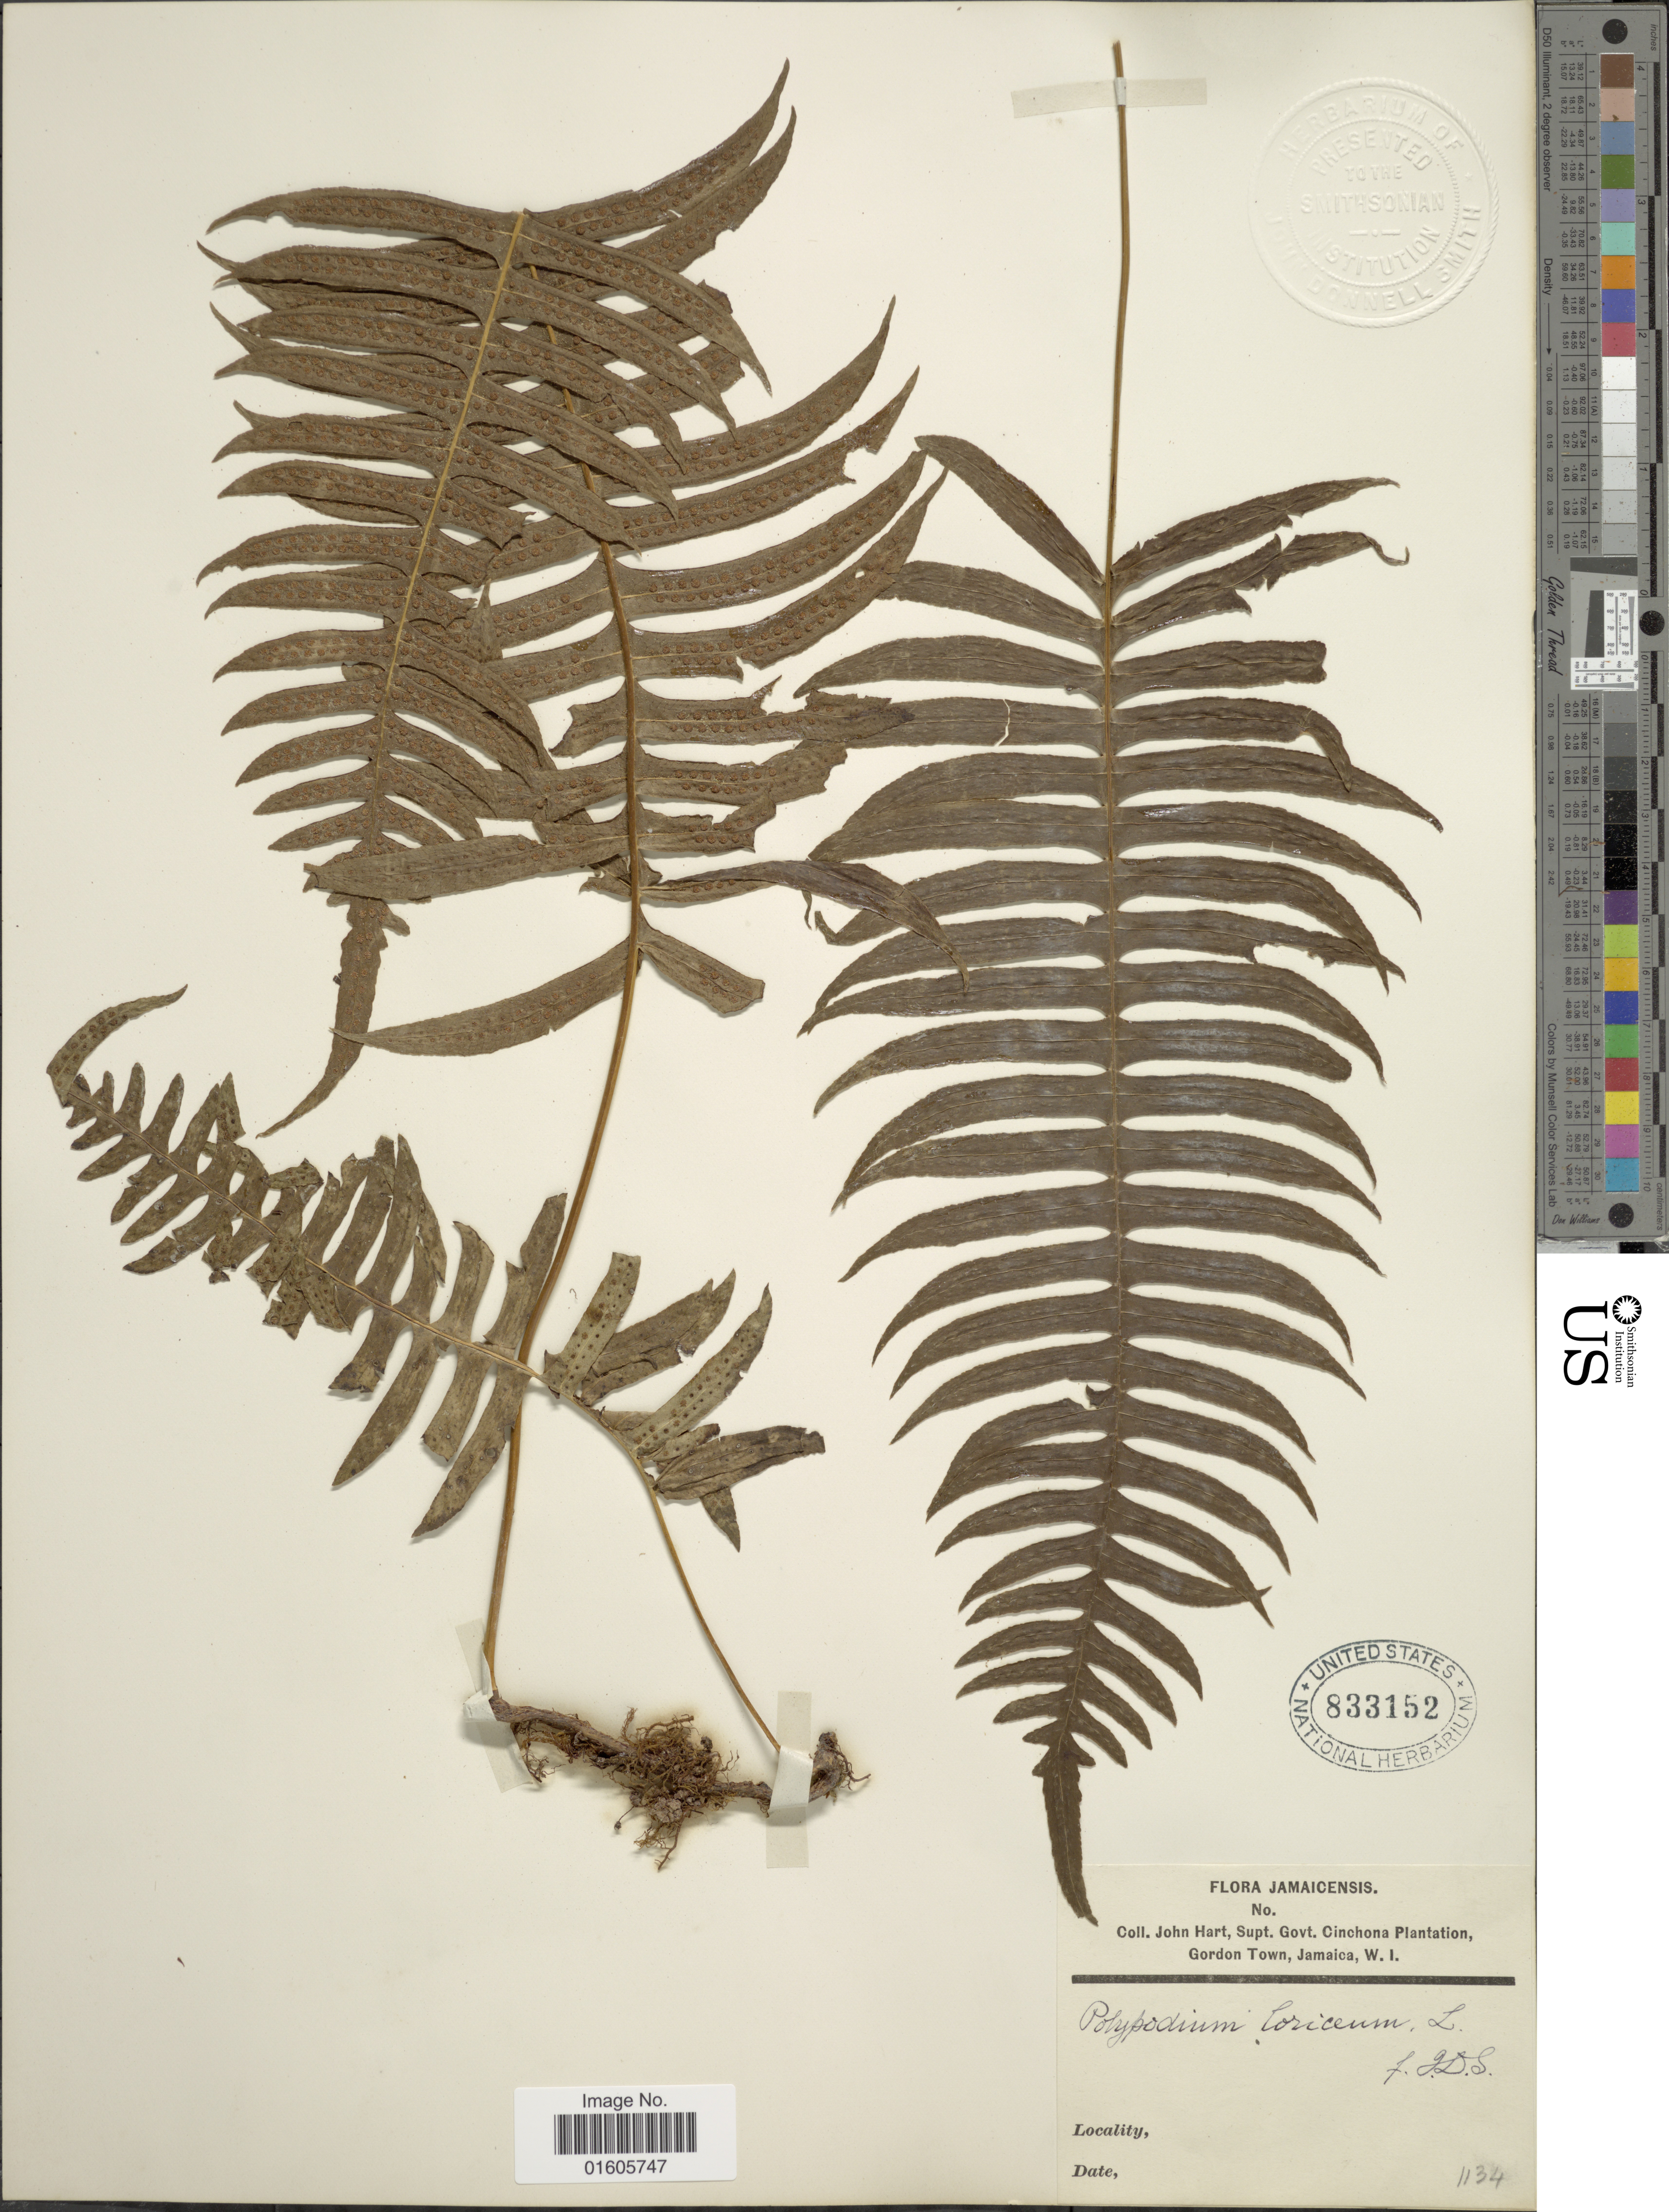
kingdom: Plantae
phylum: Tracheophyta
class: Polypodiopsida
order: Polypodiales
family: Polypodiaceae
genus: Serpocaulon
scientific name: Serpocaulon loriceum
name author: (L.) A.R. Sm.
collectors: J. H. Hart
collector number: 1134*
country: Jamaica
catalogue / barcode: US 833152